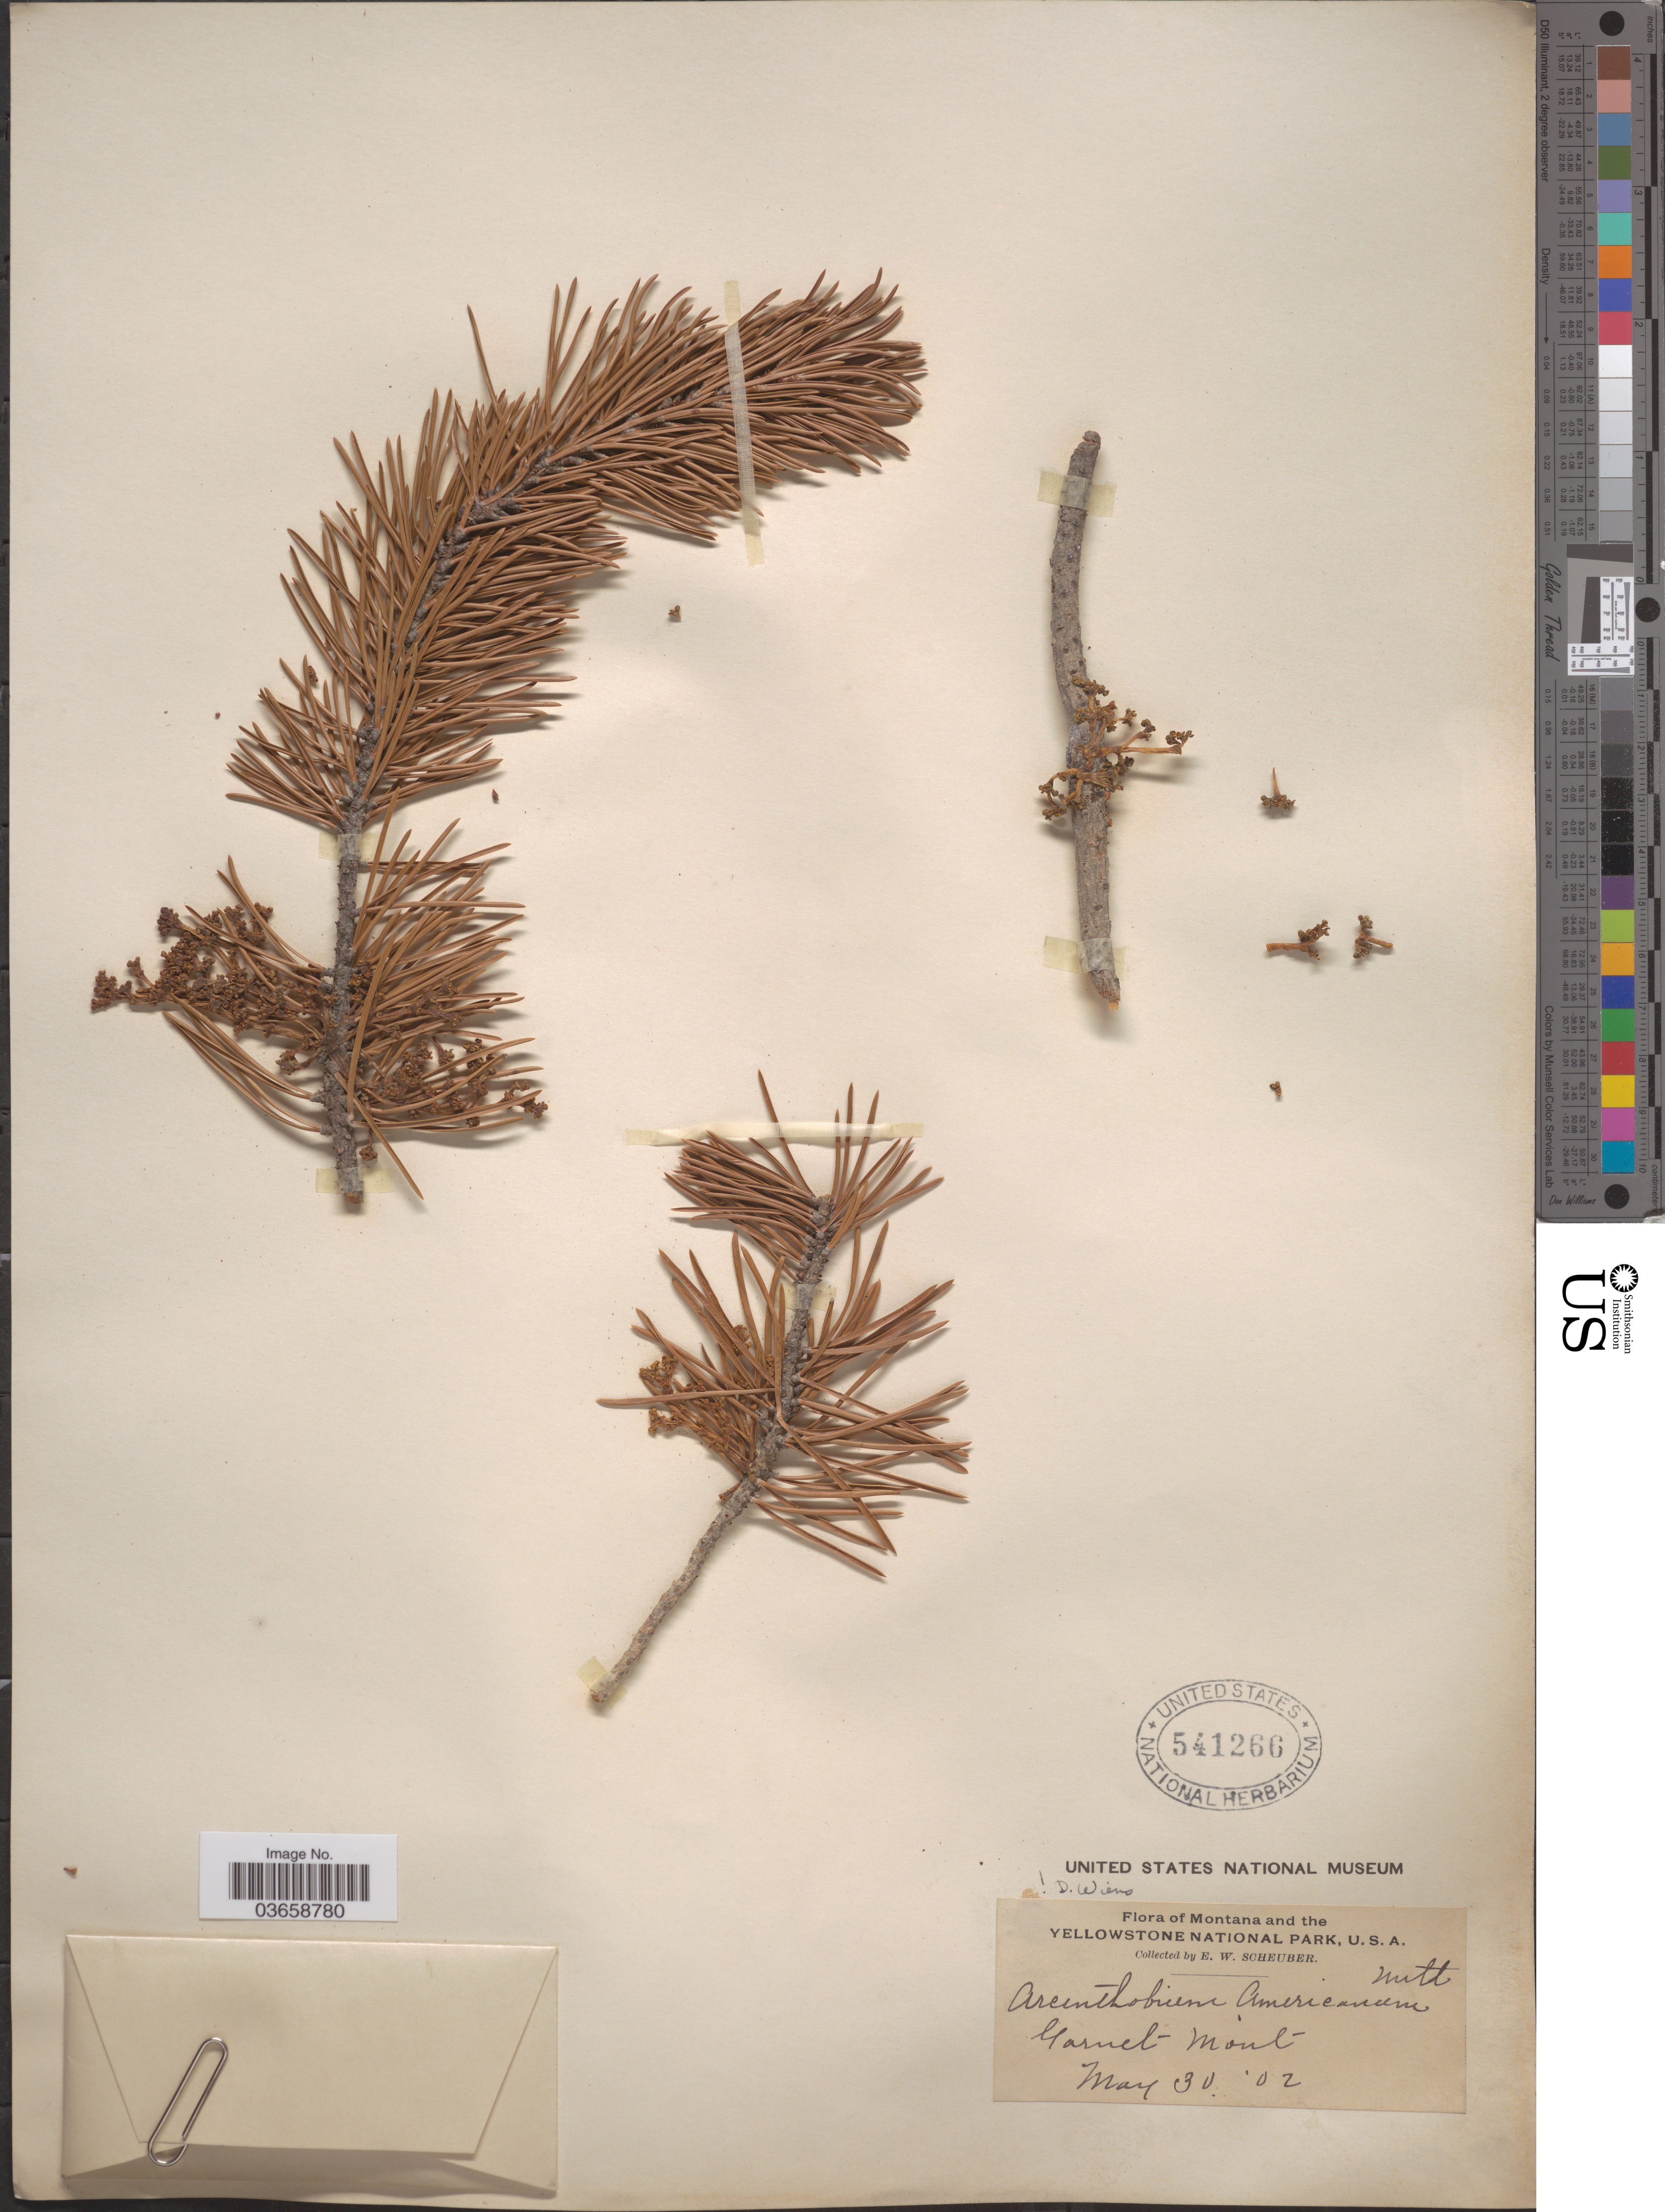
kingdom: Plantae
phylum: Tracheophyta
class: Magnoliopsida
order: Santalales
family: Viscaceae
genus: Arceuthobium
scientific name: Arceuthobium americanum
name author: Nutt. ex A. Gray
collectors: E. Scheuber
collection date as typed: Transcribed d/m/y: 30/5/2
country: United States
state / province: Montana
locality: The Yellowstone National Park. Garnet.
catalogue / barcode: US 541266